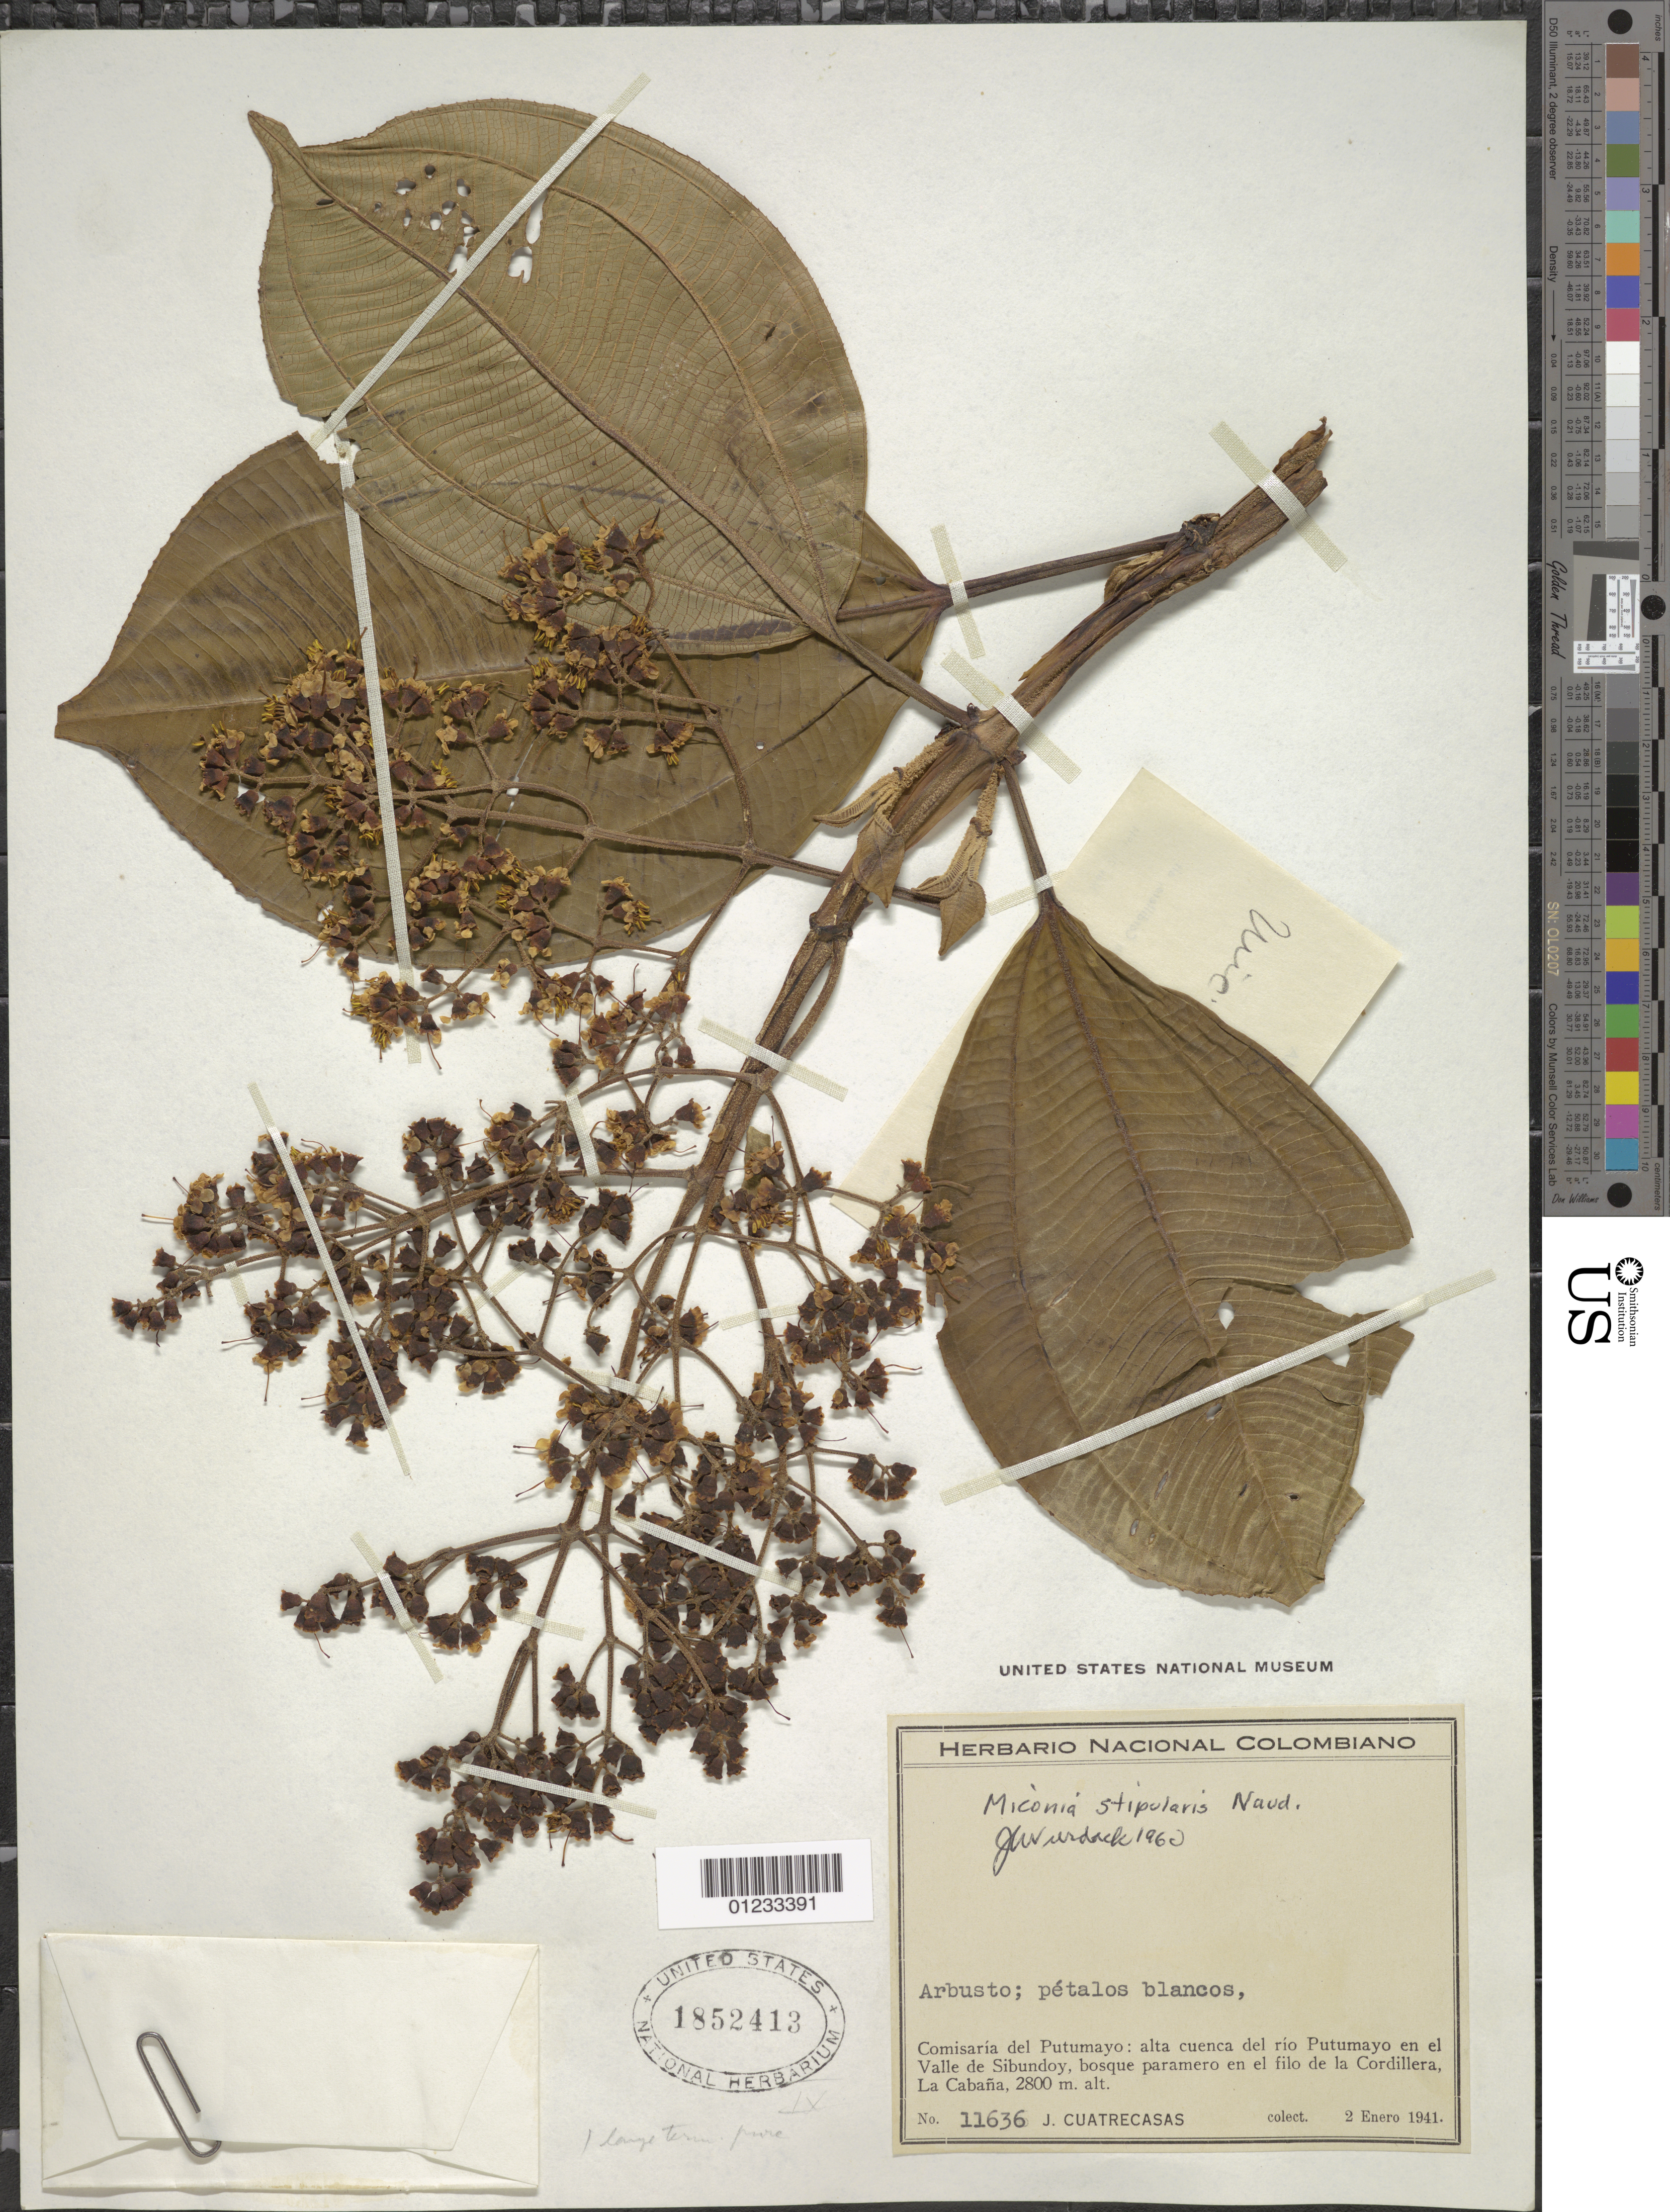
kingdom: Plantae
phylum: Tracheophyta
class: Magnoliopsida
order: Myrtales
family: Melastomataceae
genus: Miconia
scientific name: Miconia stipularis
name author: Naudin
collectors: J. Cuatrecasas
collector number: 11636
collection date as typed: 2 January 1941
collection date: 1941-01-02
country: Colombia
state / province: Putumayo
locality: Alta Cuenca del rio Putumayo en el Valle de Sibundoy, en el filo de la cordillera, La Cabaña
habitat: bosque paramero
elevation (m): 2800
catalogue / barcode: US 1852413